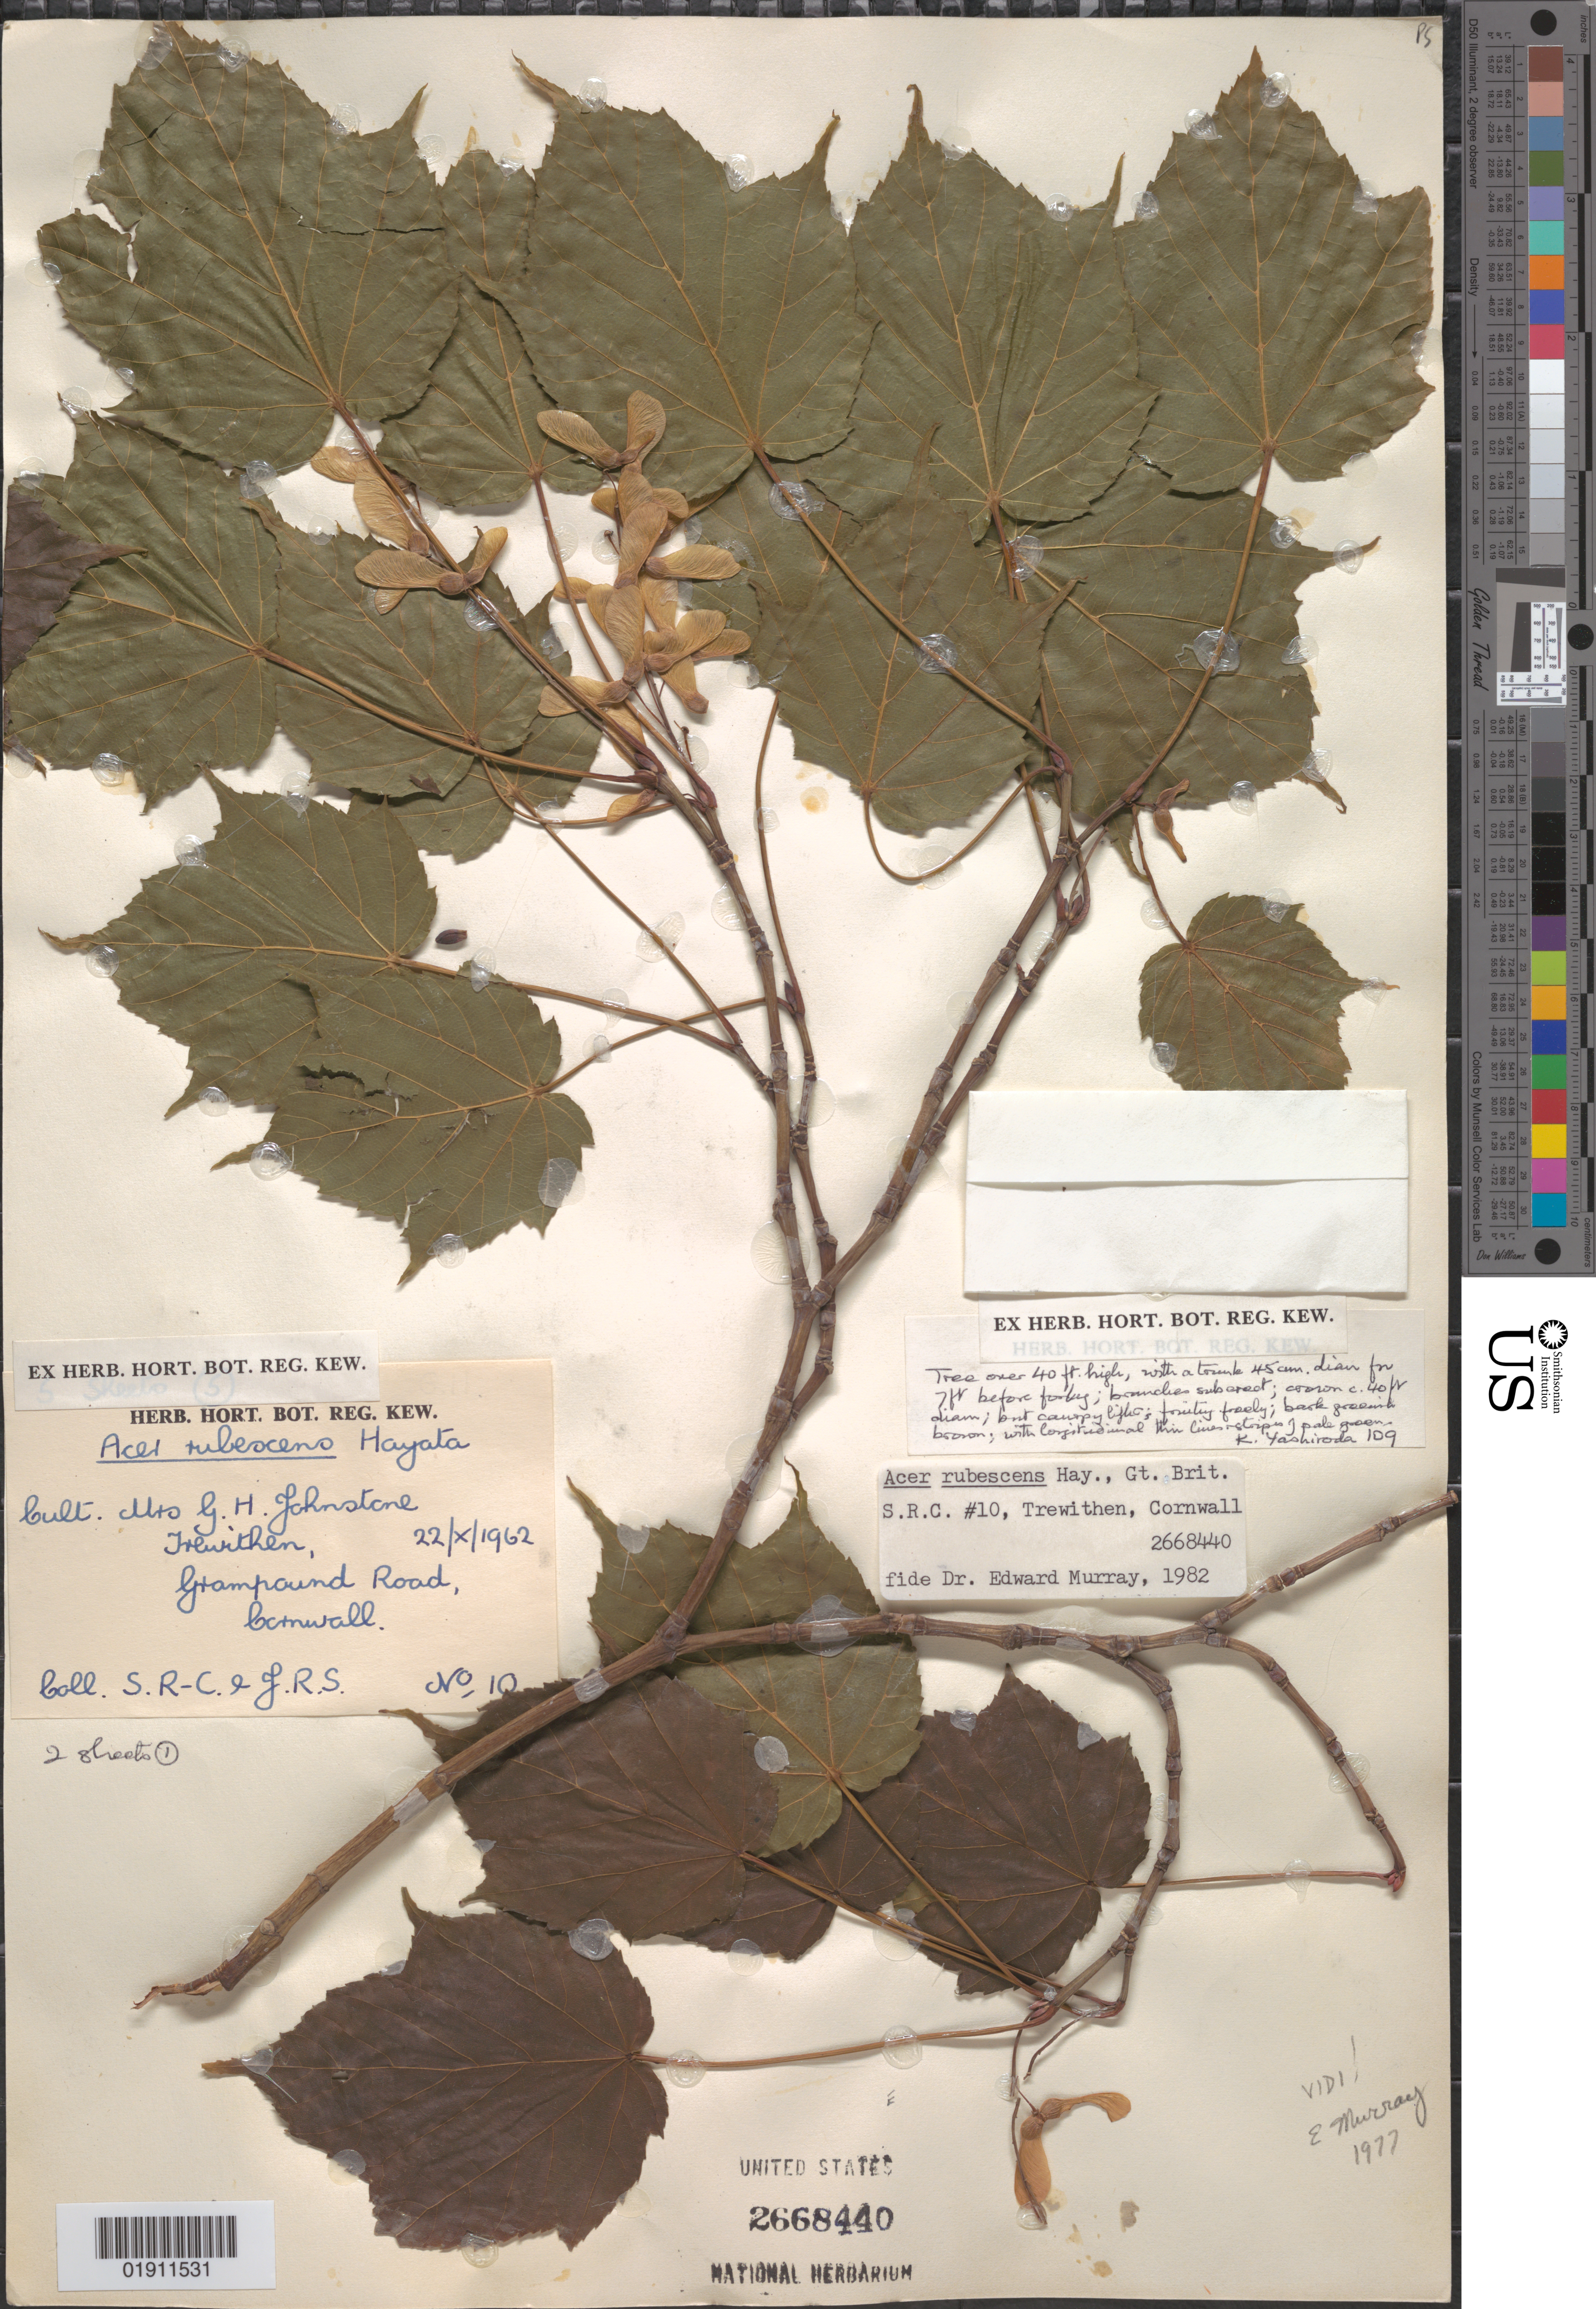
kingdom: Plantae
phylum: Tracheophyta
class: Magnoliopsida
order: Sapindales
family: Sapindaceae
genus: Acer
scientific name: Acer rubescens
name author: Hayata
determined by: Murray, Edward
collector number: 10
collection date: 1962-10-22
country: United Kingdom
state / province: England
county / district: Cornwall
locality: Trewithen, Grampound Road, Cornwall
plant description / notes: Collectors are: S.R-C. & J.R.S.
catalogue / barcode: US 2668440